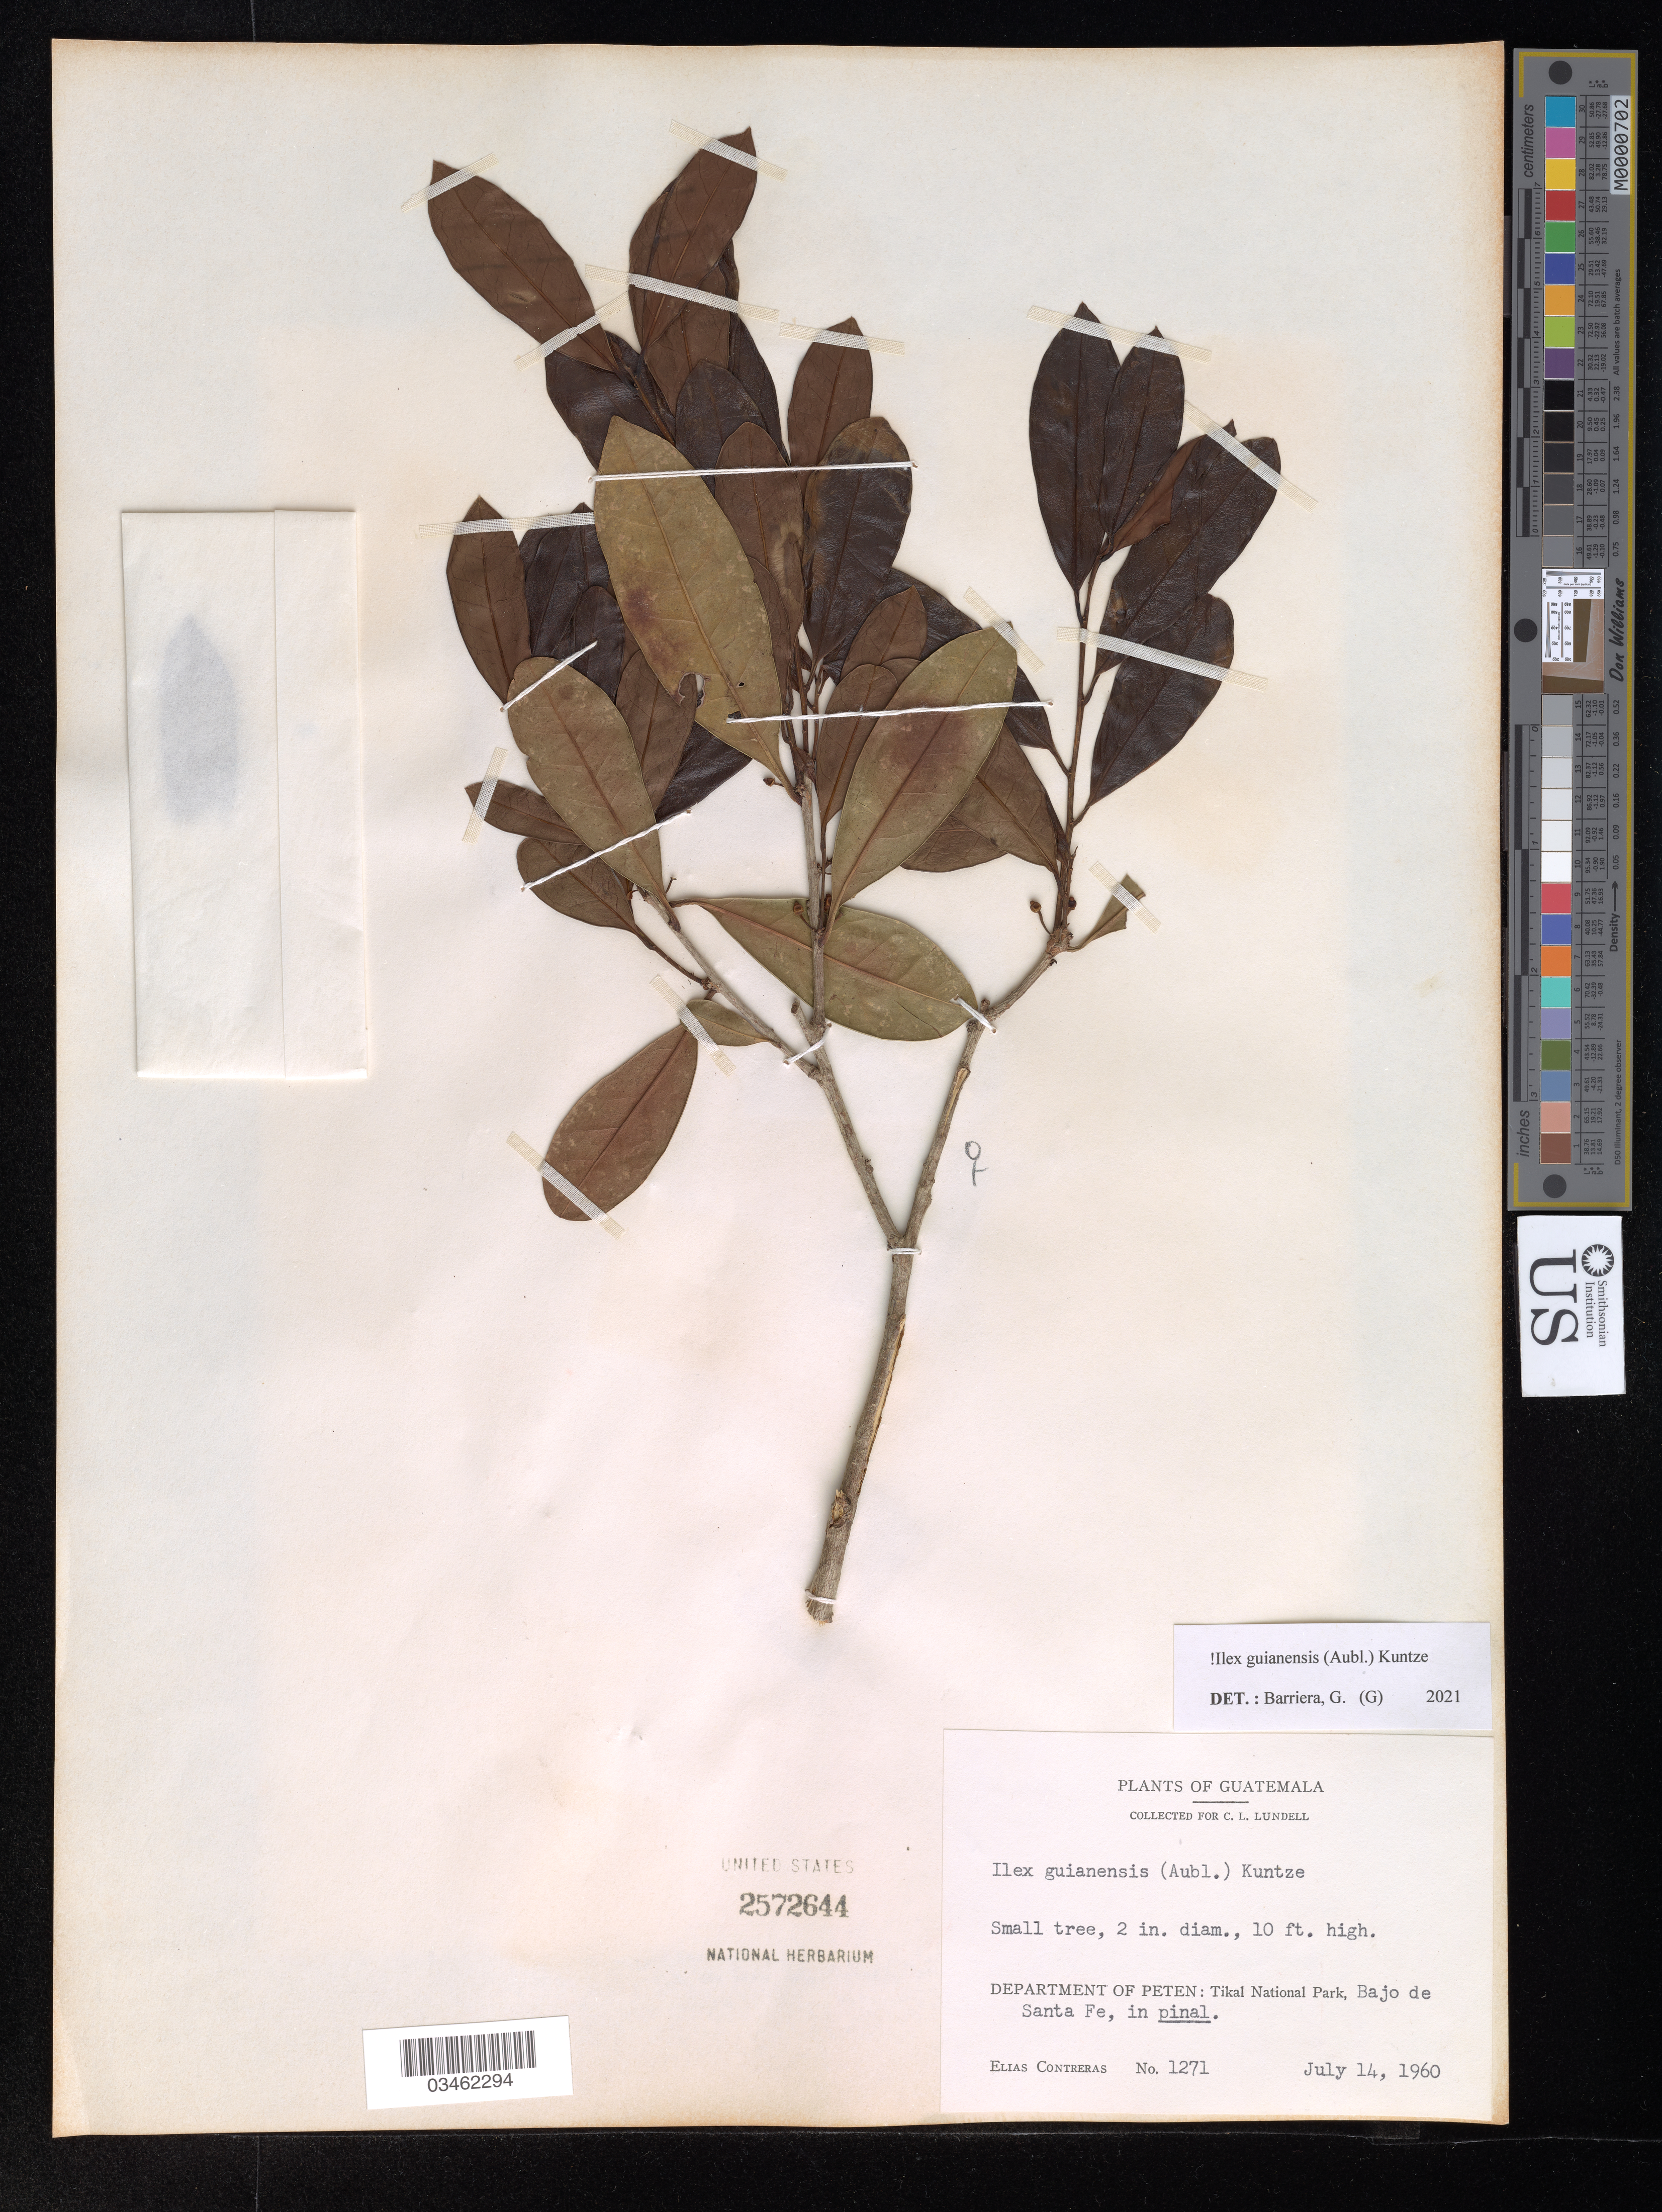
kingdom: Plantae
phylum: Tracheophyta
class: Magnoliopsida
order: Aquifoliales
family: Aquifoliaceae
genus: Ilex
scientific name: Ilex guianensis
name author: (Aubl.) Kuntze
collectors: E. Contreras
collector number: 1271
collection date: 1960-07-14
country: Guatemala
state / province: El Peten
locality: Department of Peten: Tikal National Park, Bajo de Santa Fe, in pinal.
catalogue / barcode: US 2572644